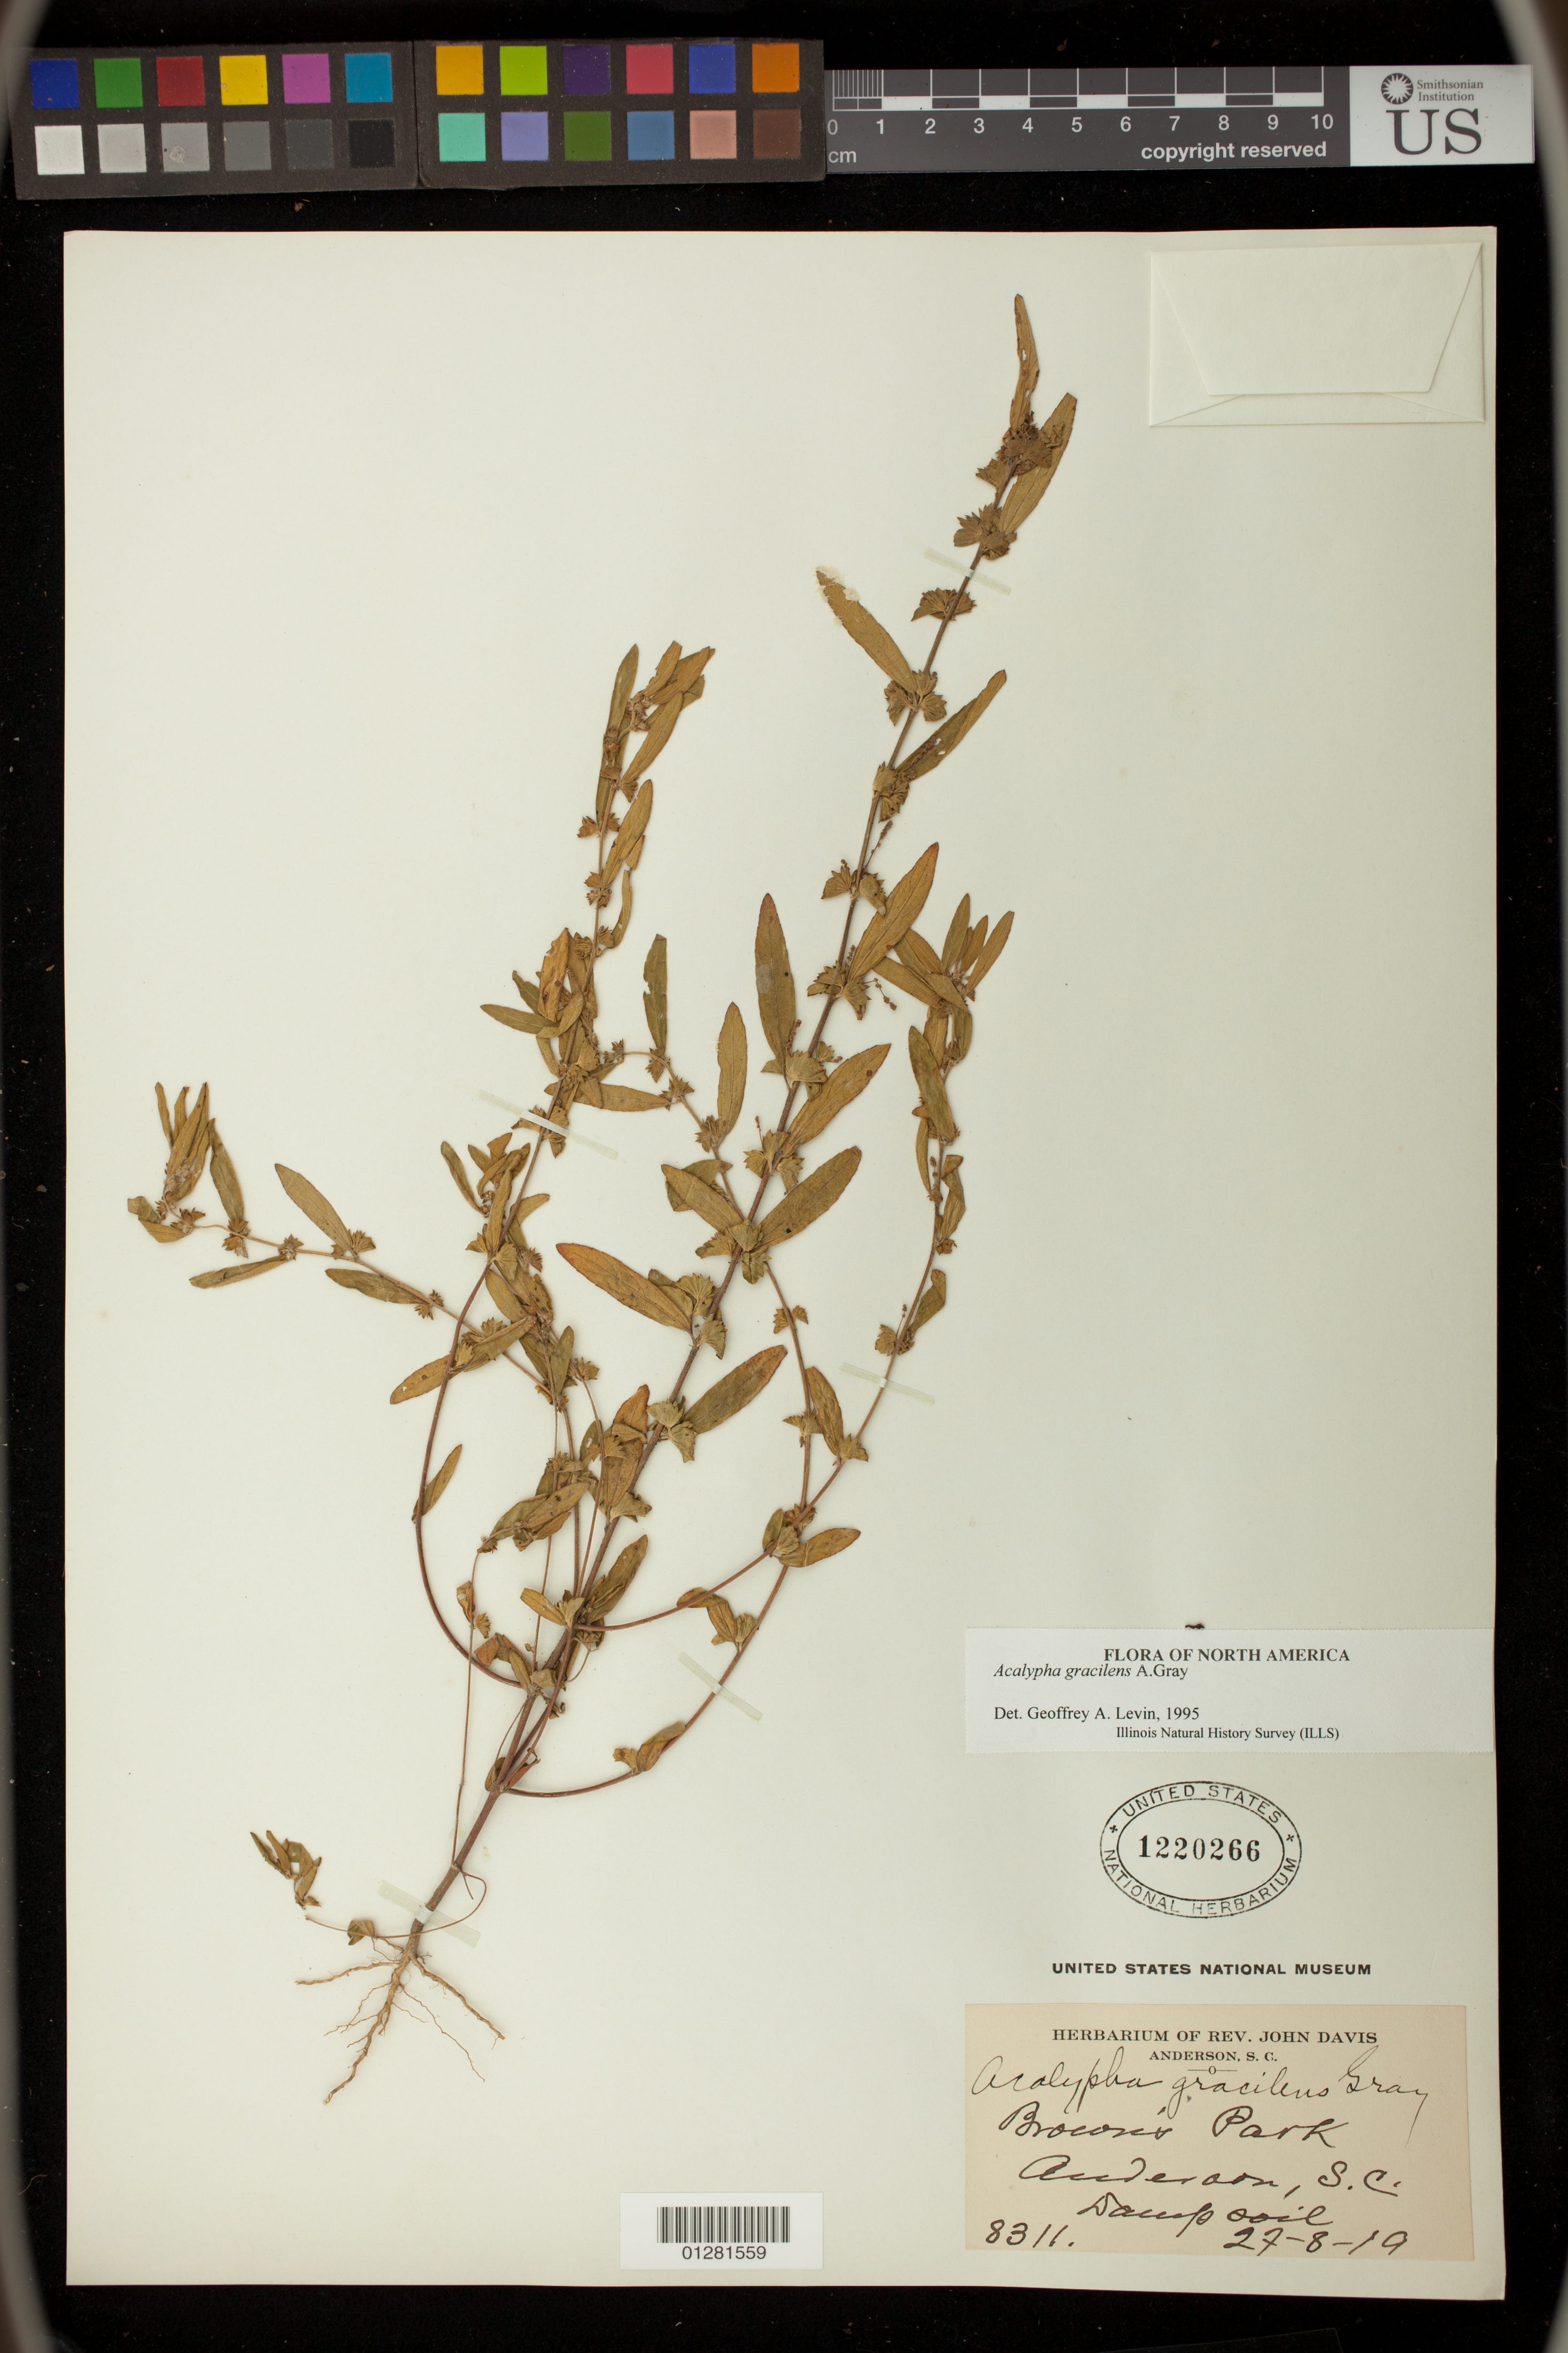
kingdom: Plantae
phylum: Tracheophyta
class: Magnoliopsida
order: Malpighiales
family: Euphorbiaceae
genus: Acalypha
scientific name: Acalypha gracilens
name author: A. Gray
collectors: J. Davis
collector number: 8311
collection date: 1919-08-27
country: United States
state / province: South Carolina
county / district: Anderson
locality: Brocon's Park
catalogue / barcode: US 1220266